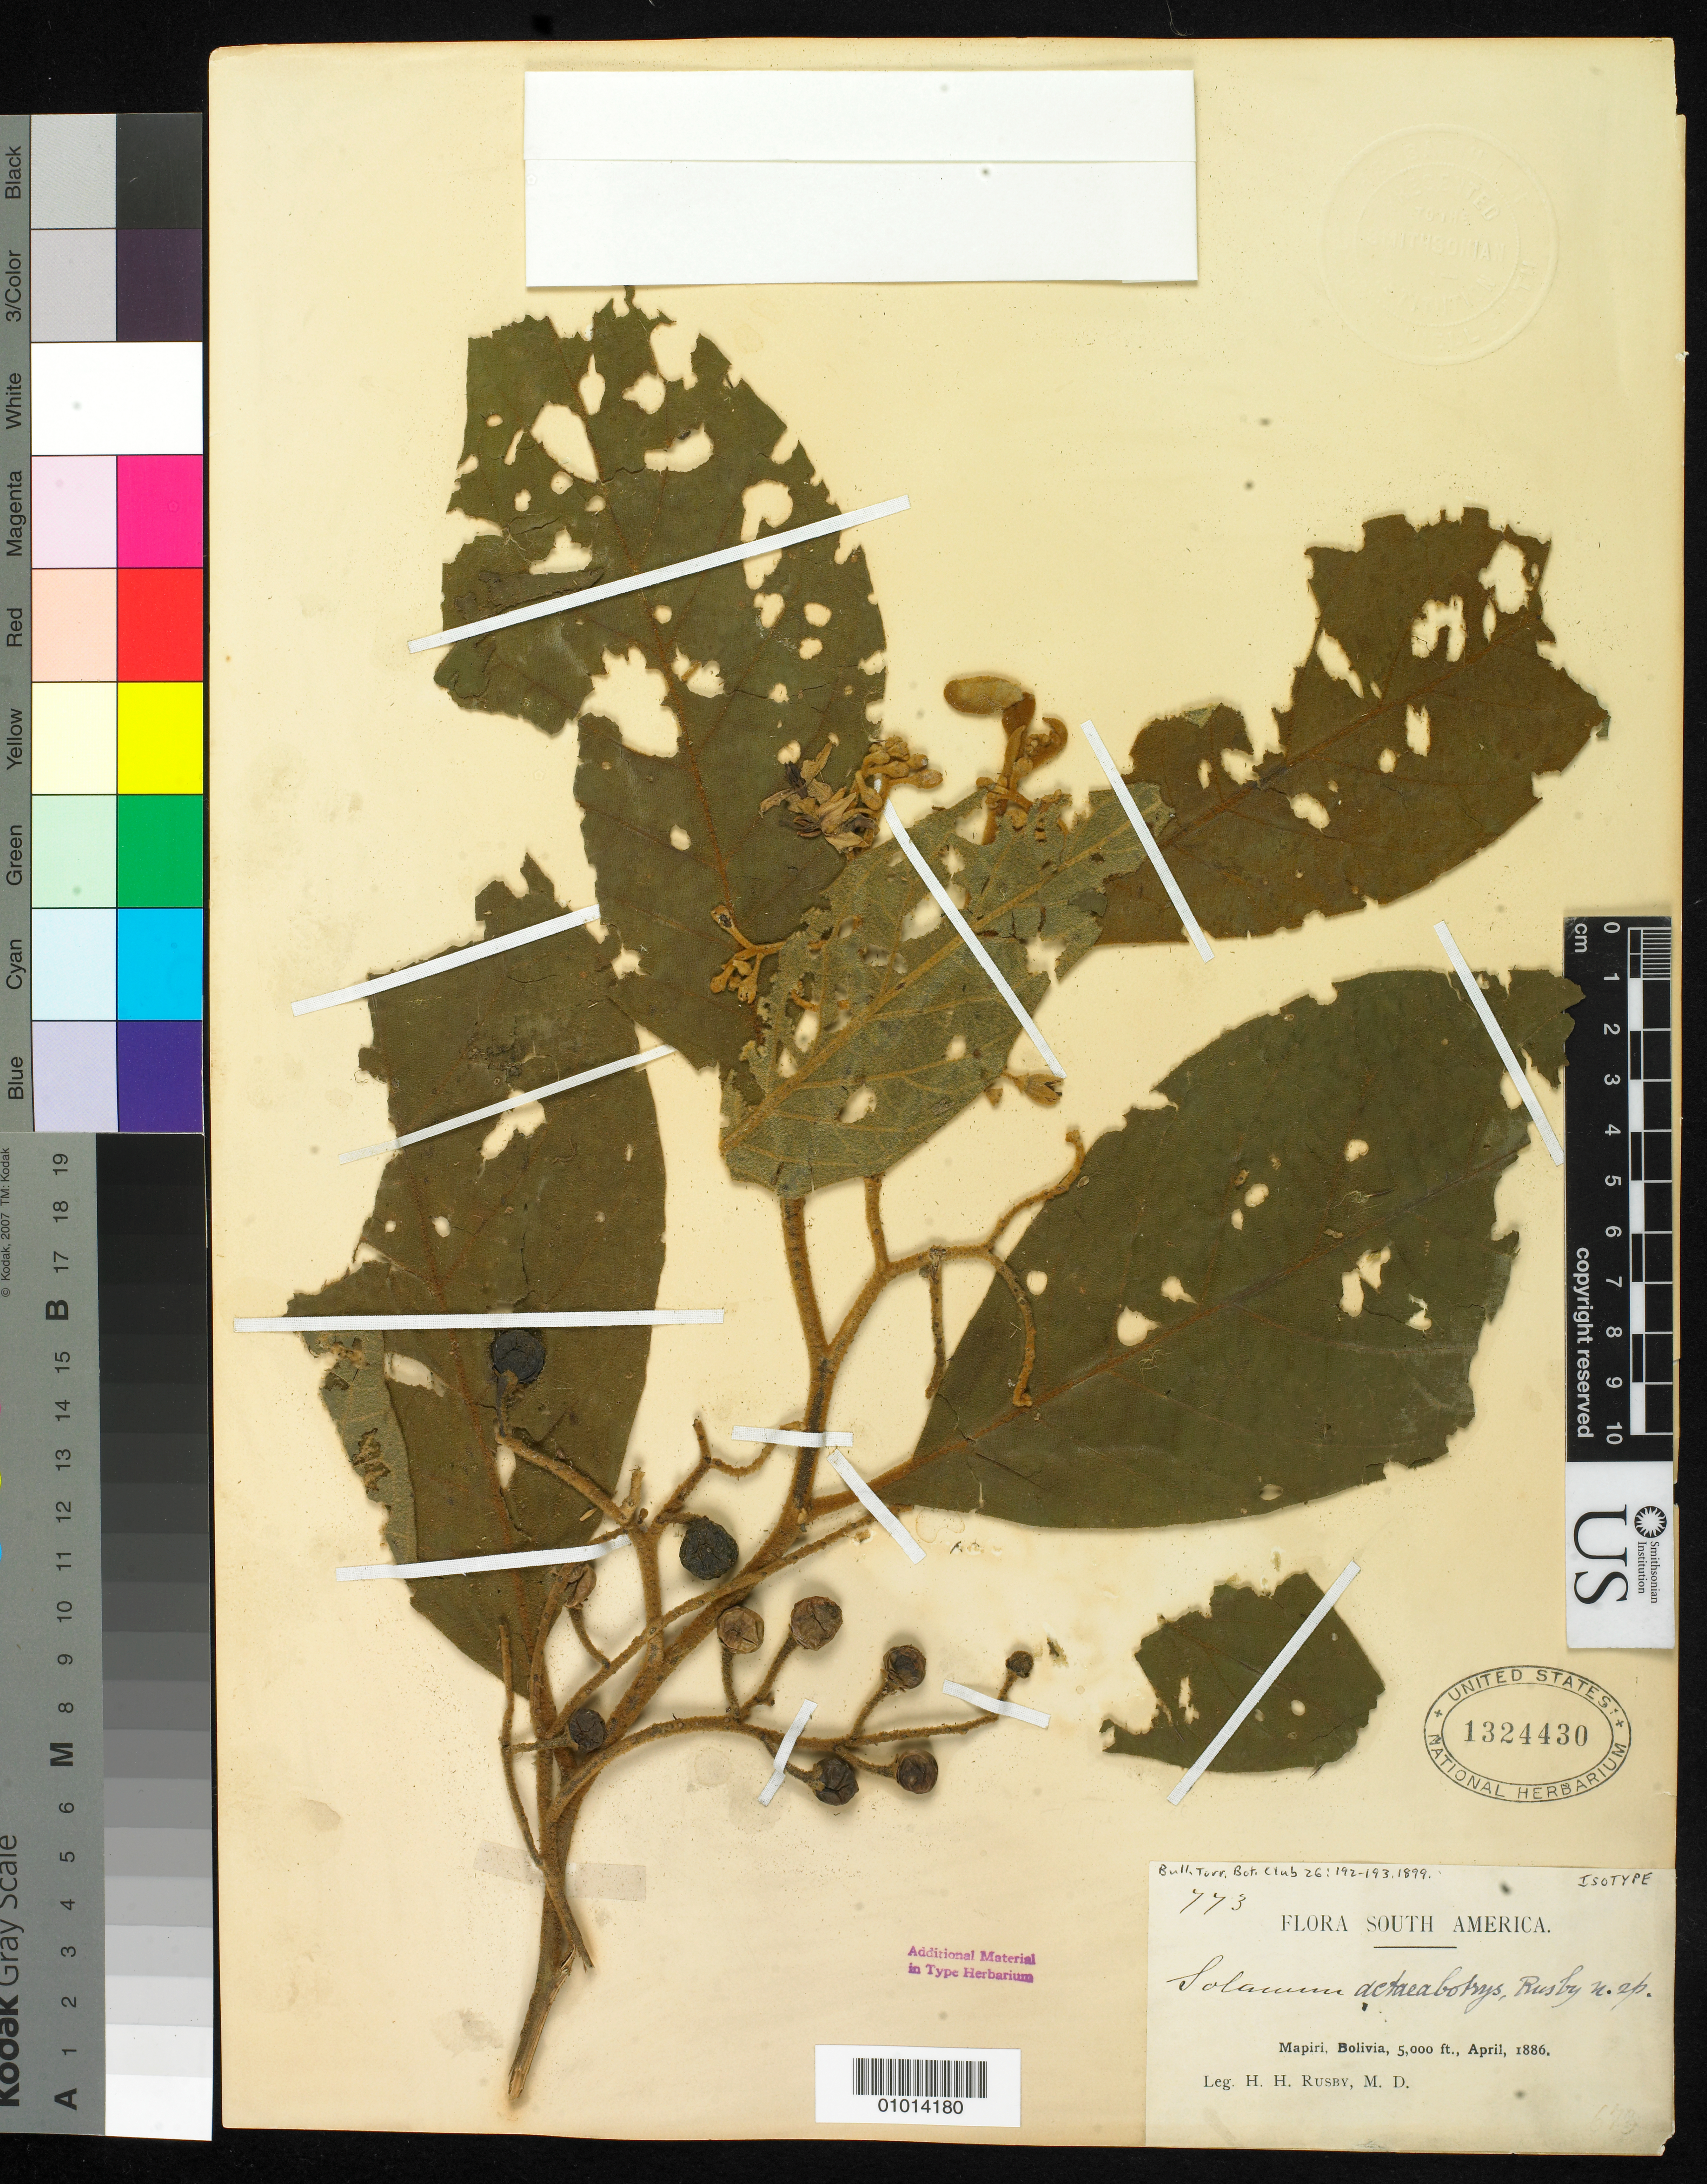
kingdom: Plantae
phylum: Tracheophyta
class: Magnoliopsida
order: Solanales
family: Solanaceae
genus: Solanum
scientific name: Solanum actaeabotrys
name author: Rusby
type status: Isotype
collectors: H. H. Rusby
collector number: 773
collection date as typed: April, 1886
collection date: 1886-04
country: Bolivia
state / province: La Páz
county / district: Larecaja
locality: Mapiri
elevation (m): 1524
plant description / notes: Specimen ex John Donnell Smith herbarium.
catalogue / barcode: US 1324430